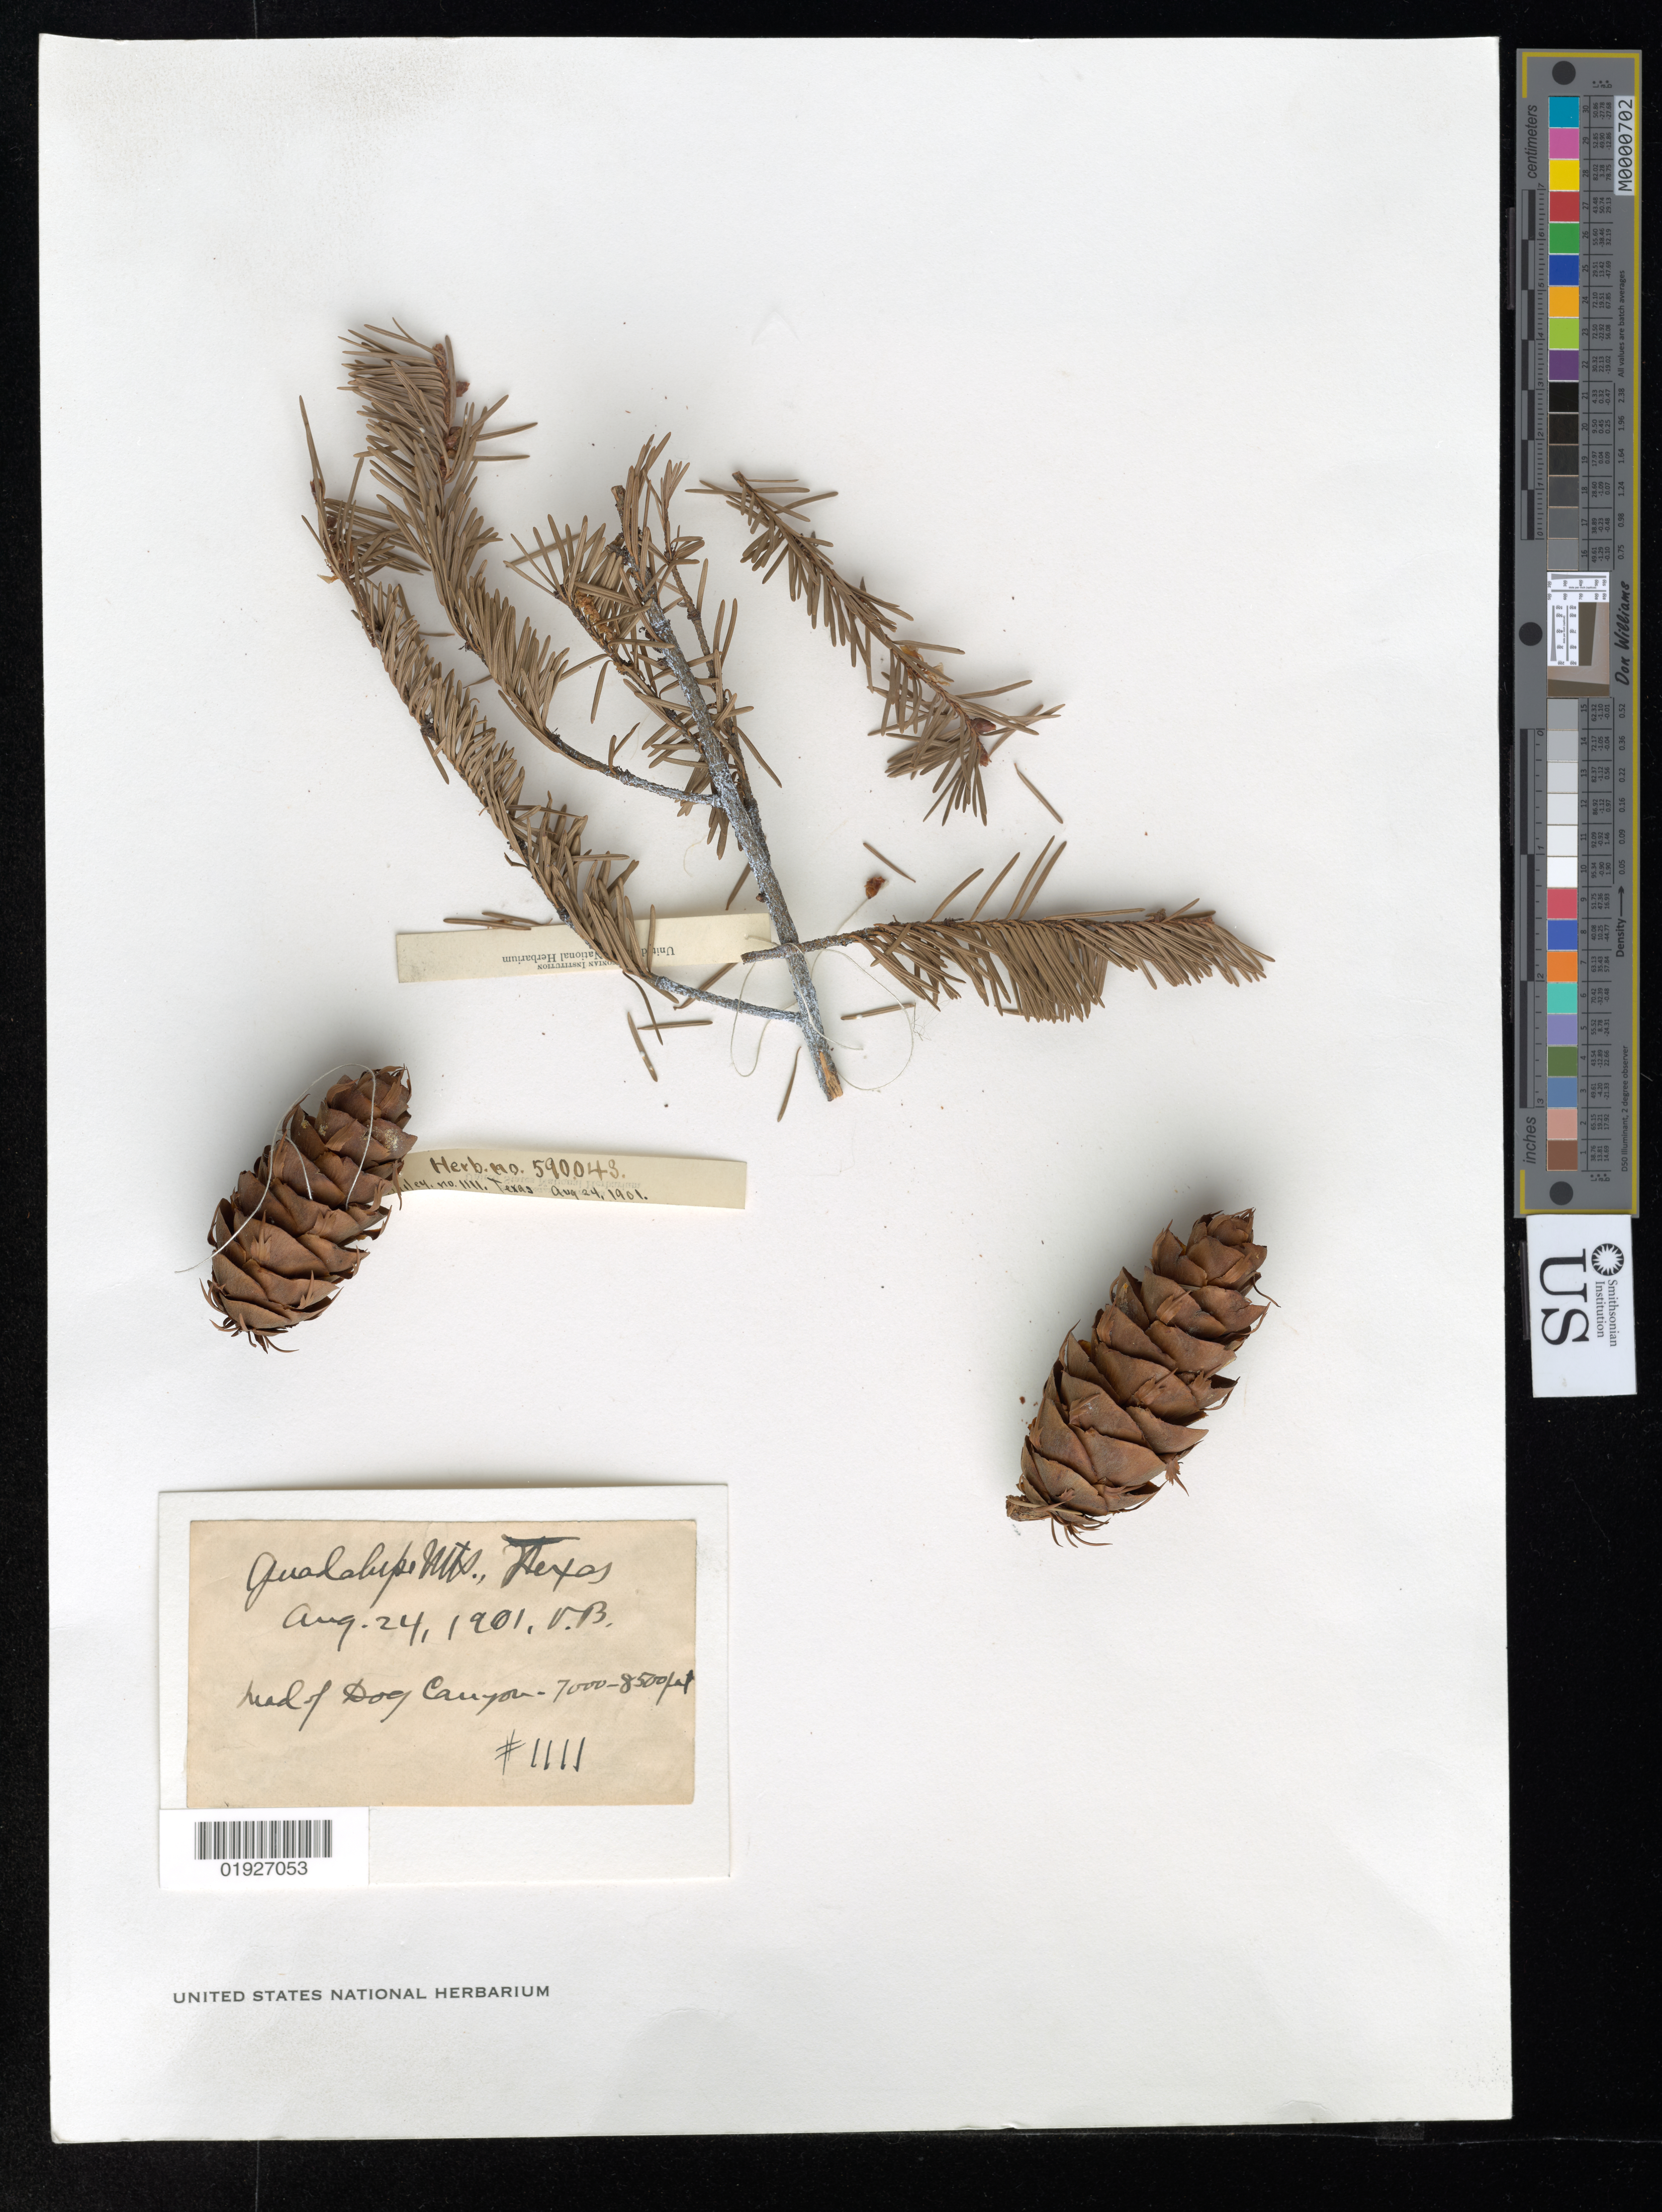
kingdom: Plantae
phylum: Tracheophyta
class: Pinopsida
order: Pinales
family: Pinaceae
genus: Pseudotsuga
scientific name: Pseudotsuga taxifolia var. glauca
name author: Sudw.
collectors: V. Bailey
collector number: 1111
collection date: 1901-08-24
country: United States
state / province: Texas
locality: Head of Dog Canyon, Guadalupe Mts.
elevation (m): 2134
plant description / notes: Herb. no. 590043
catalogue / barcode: US 590043